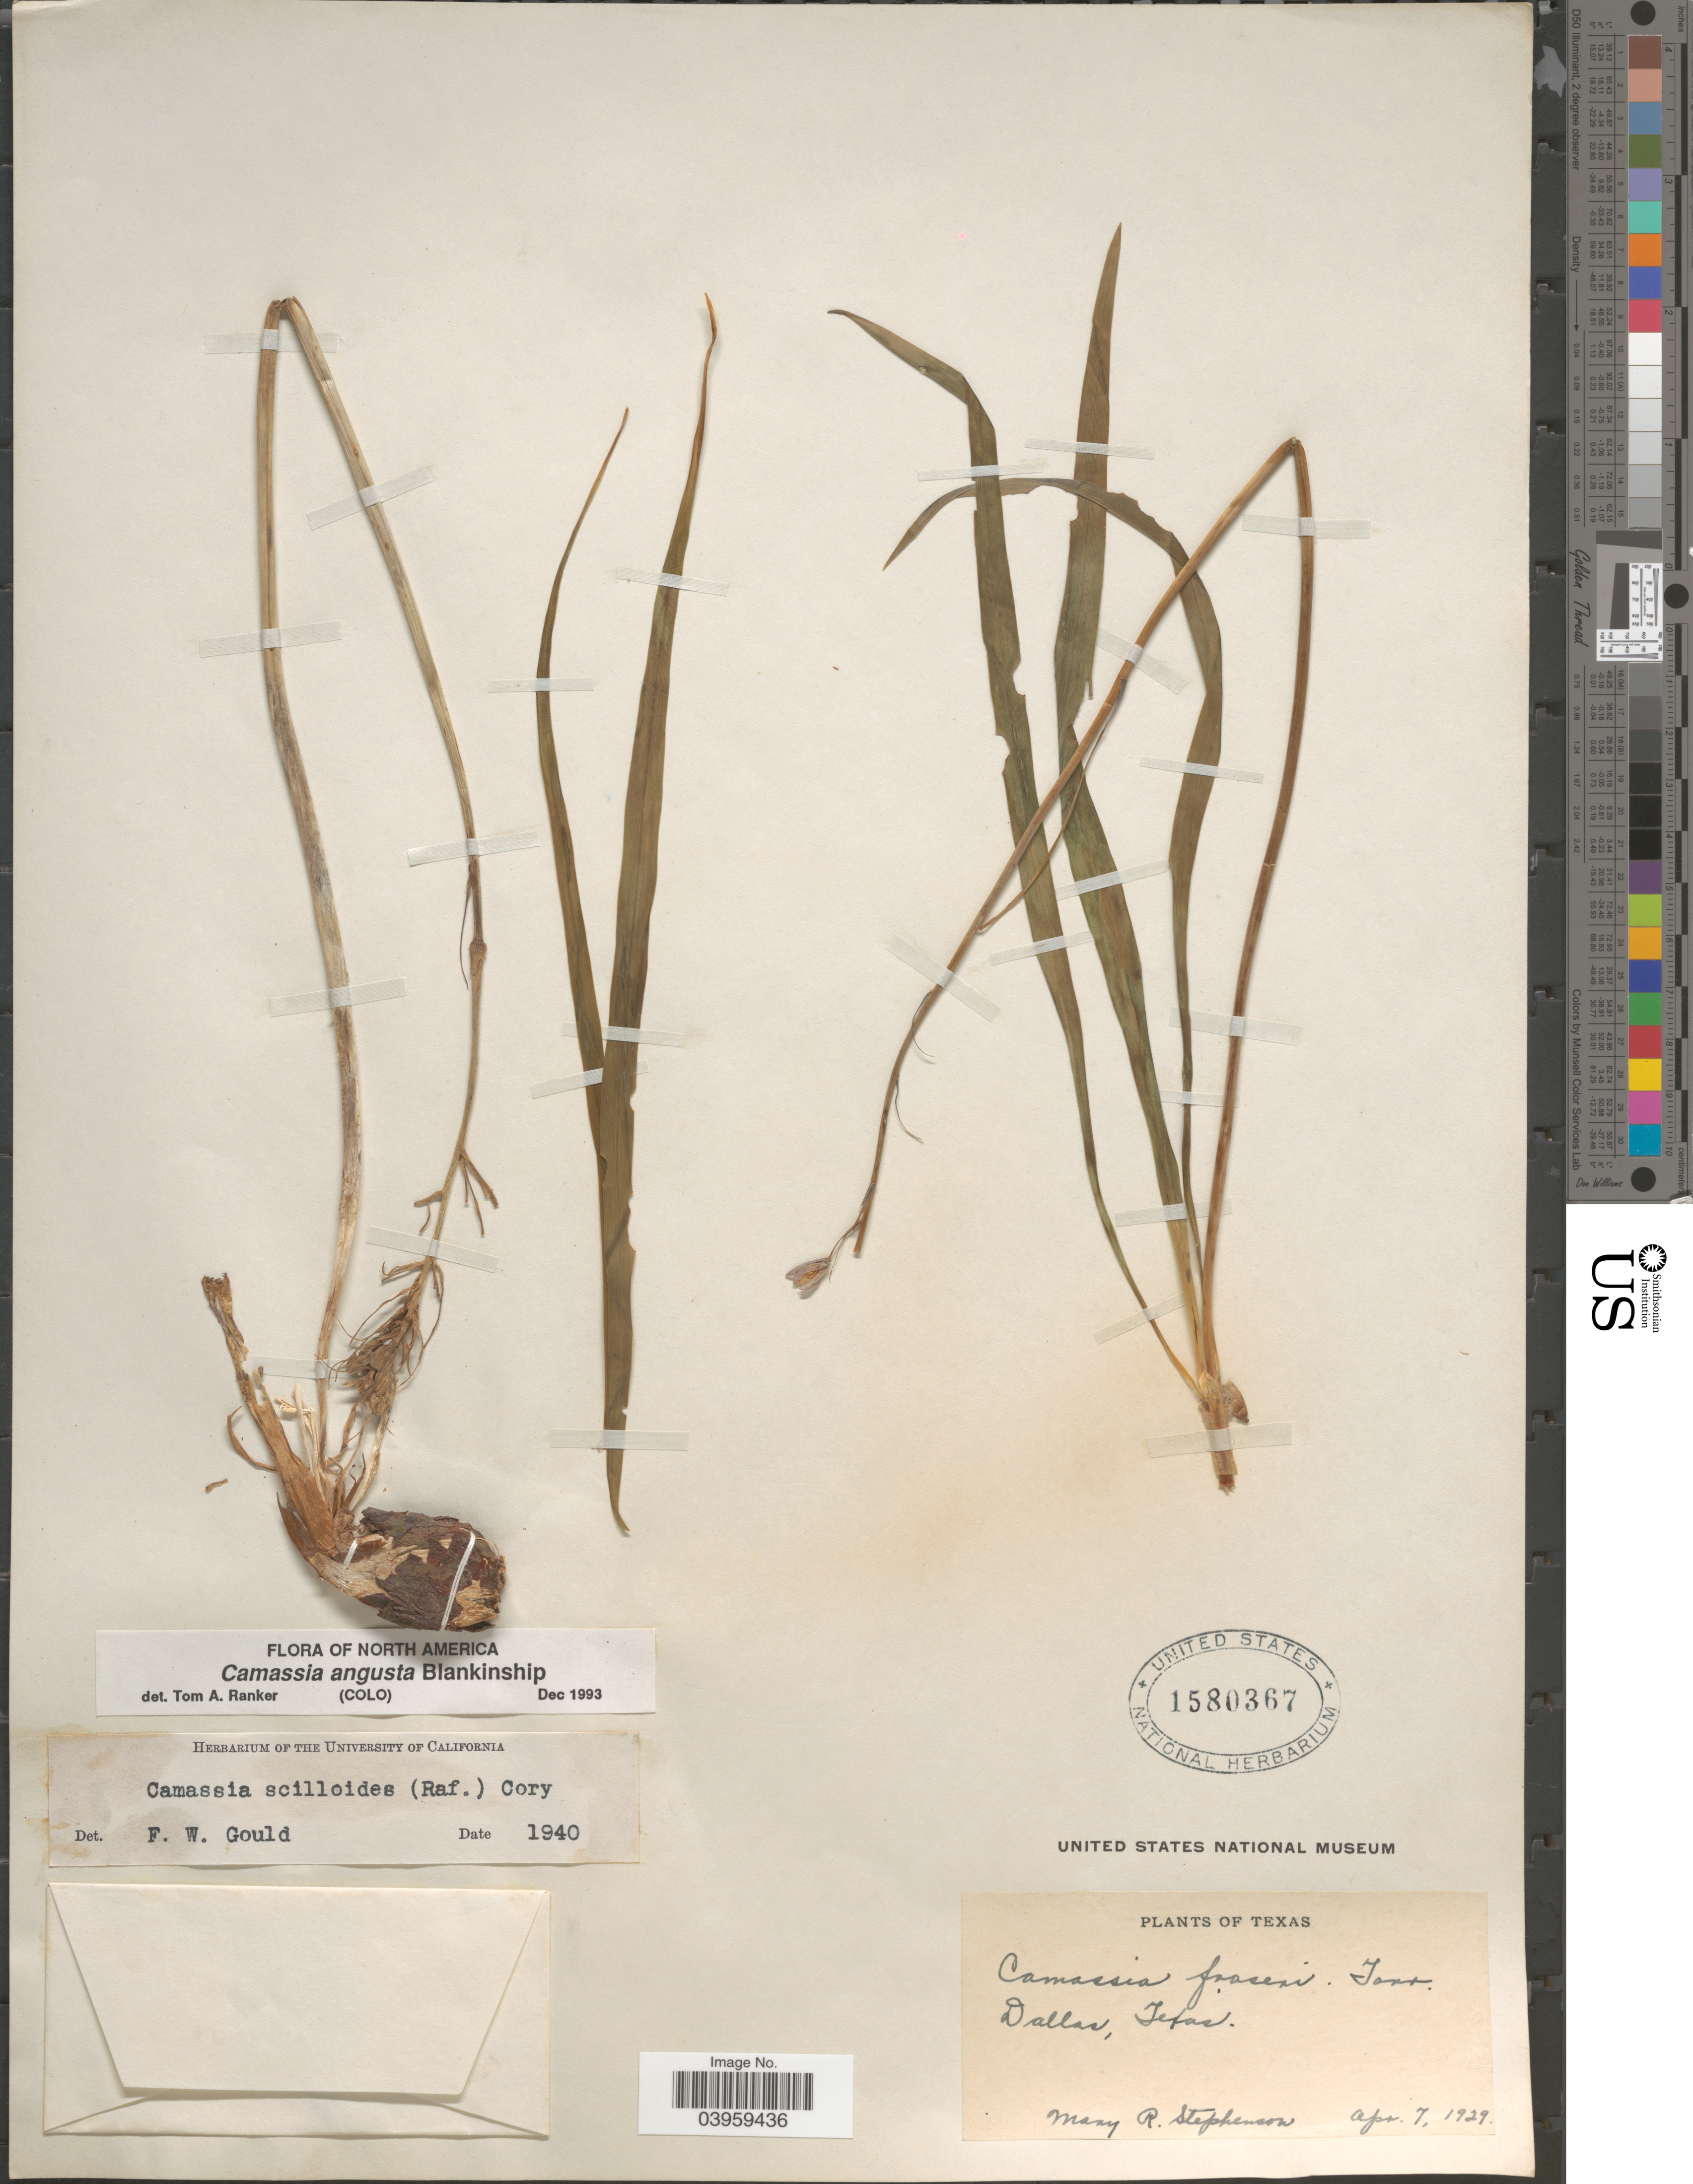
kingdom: Plantae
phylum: Tracheophyta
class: Liliopsida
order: Asparagales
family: Asparagaceae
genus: Camassia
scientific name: Camassia angusta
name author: (Engelm.) Blank.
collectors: M. Stephenson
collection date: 1929-04-07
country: United States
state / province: Texas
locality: Dallas.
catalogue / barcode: US 1580367